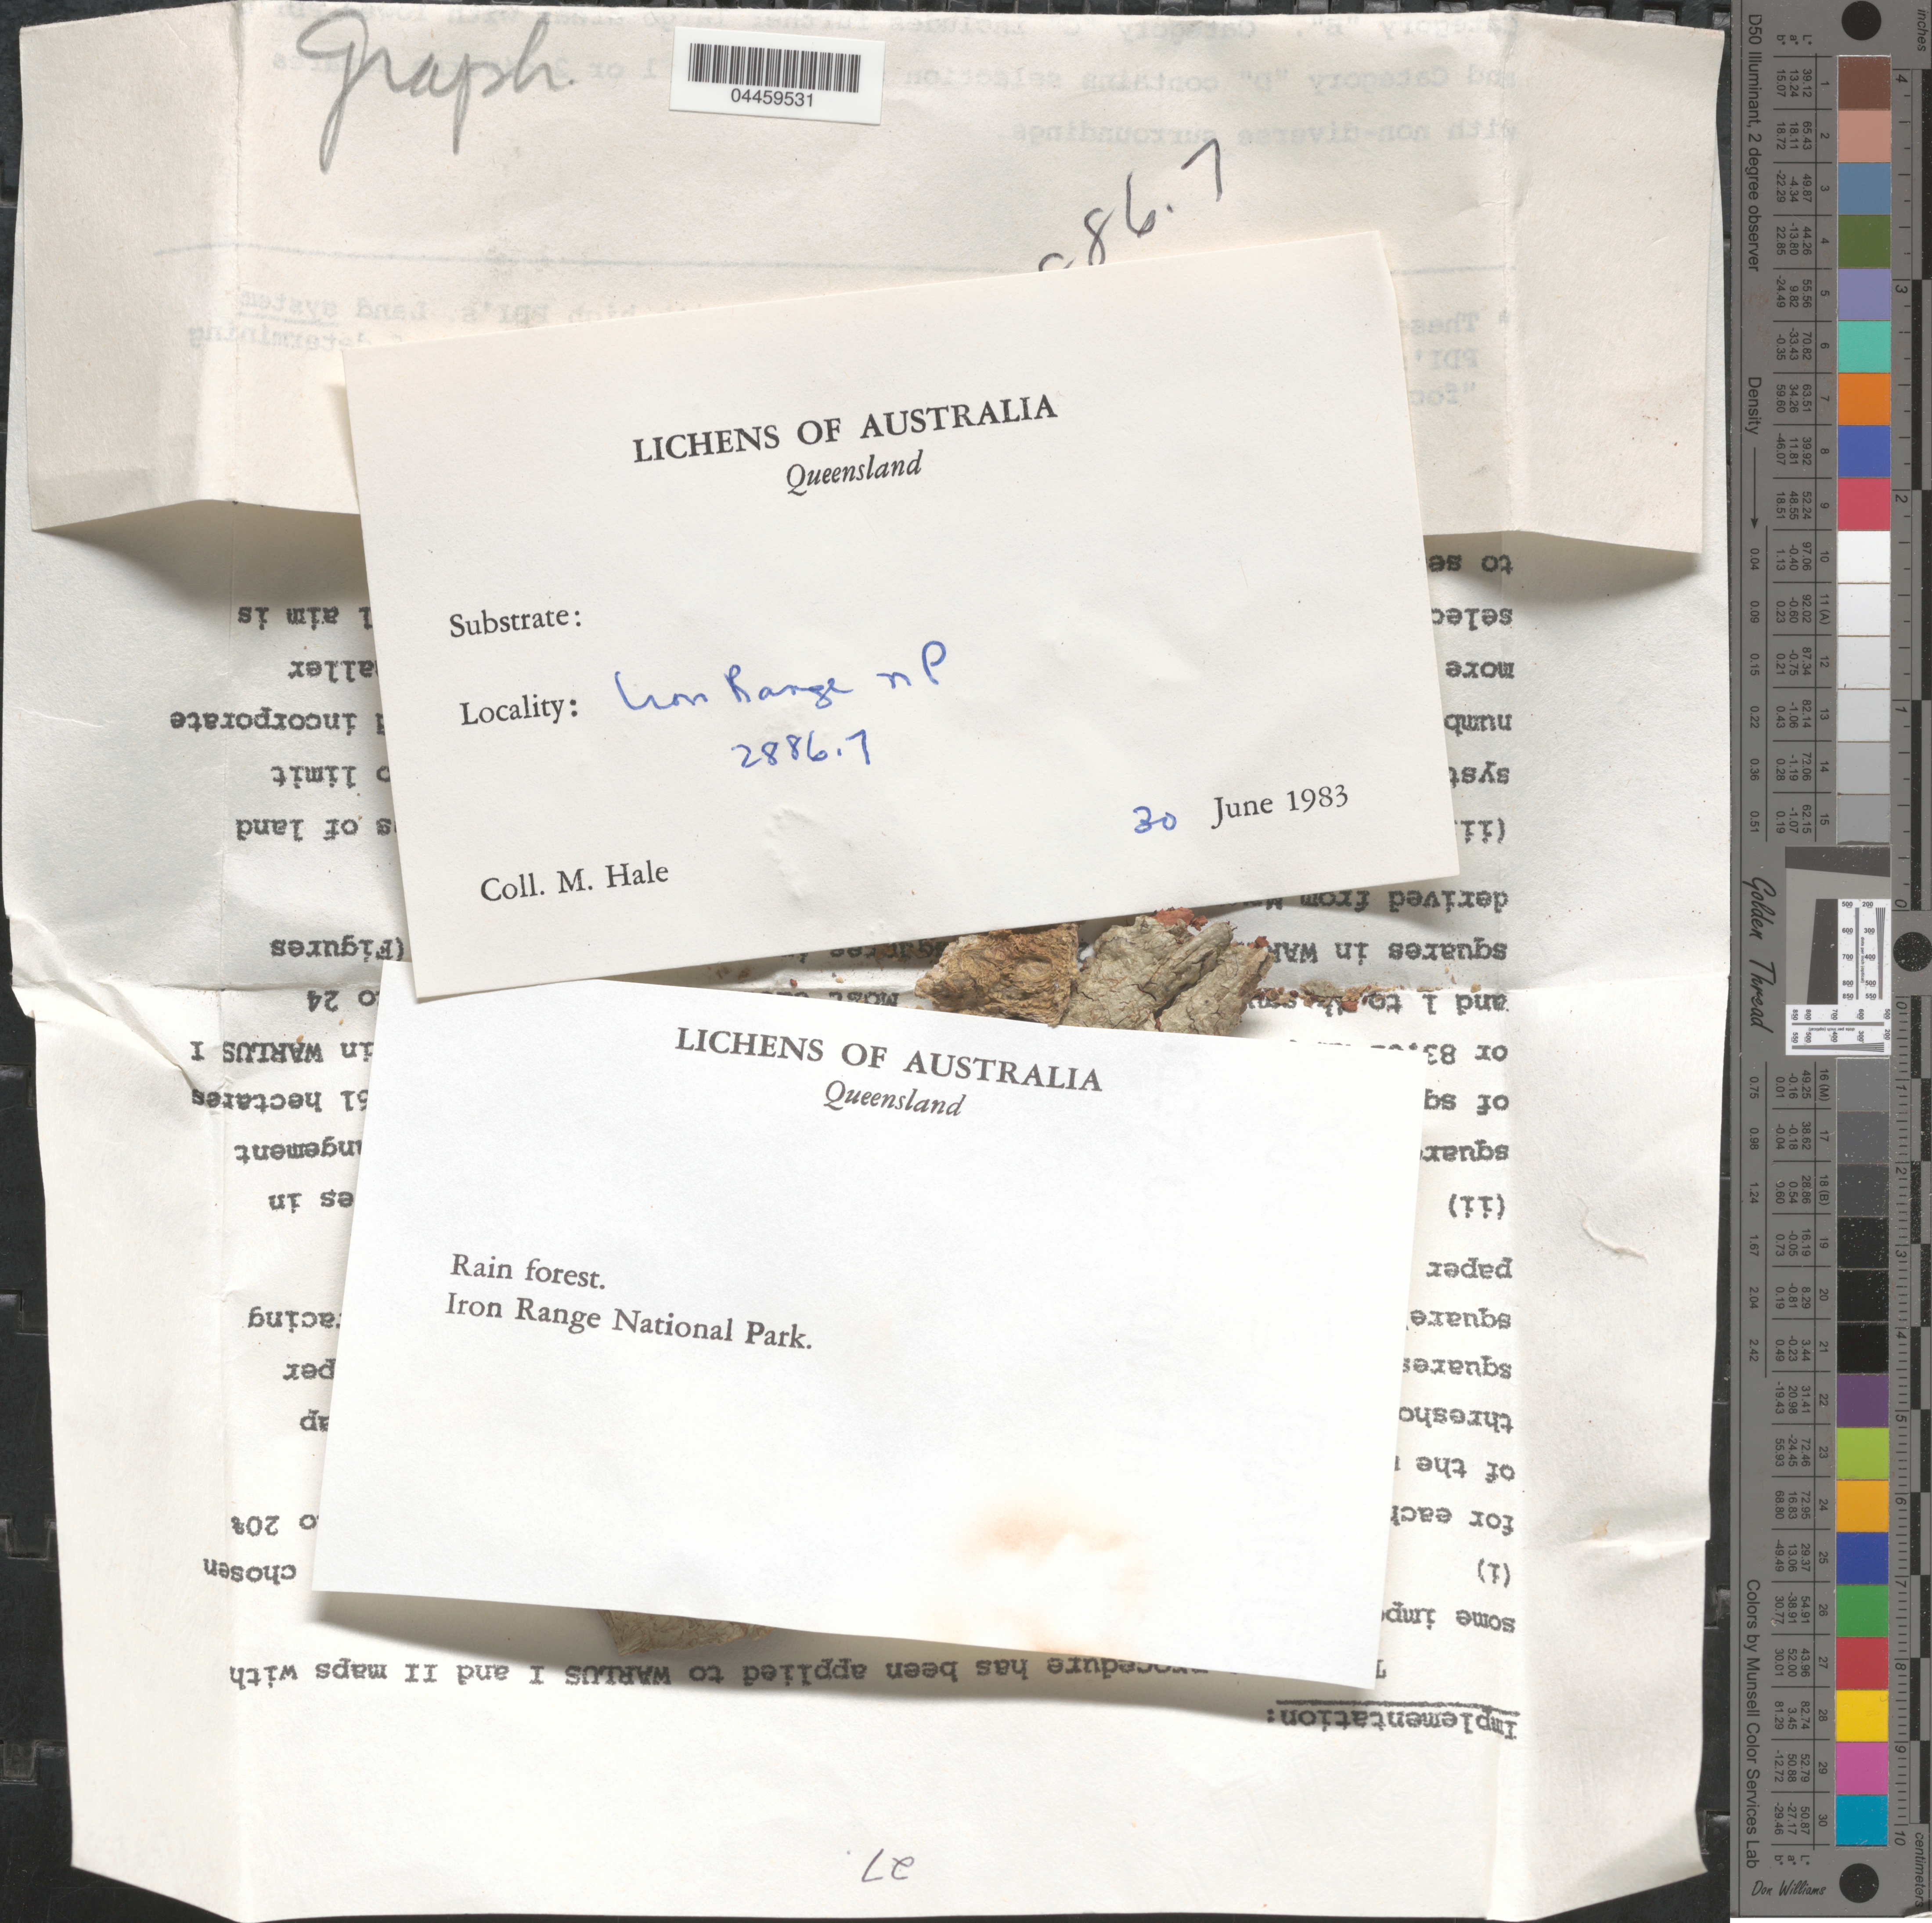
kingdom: Fungi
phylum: Ascomycota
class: Lecanoromycetes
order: Ostropales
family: Graphidaceae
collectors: M. Hale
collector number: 28867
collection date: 1983-06-20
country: Australia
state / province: Queensland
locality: Iron Range National Park.